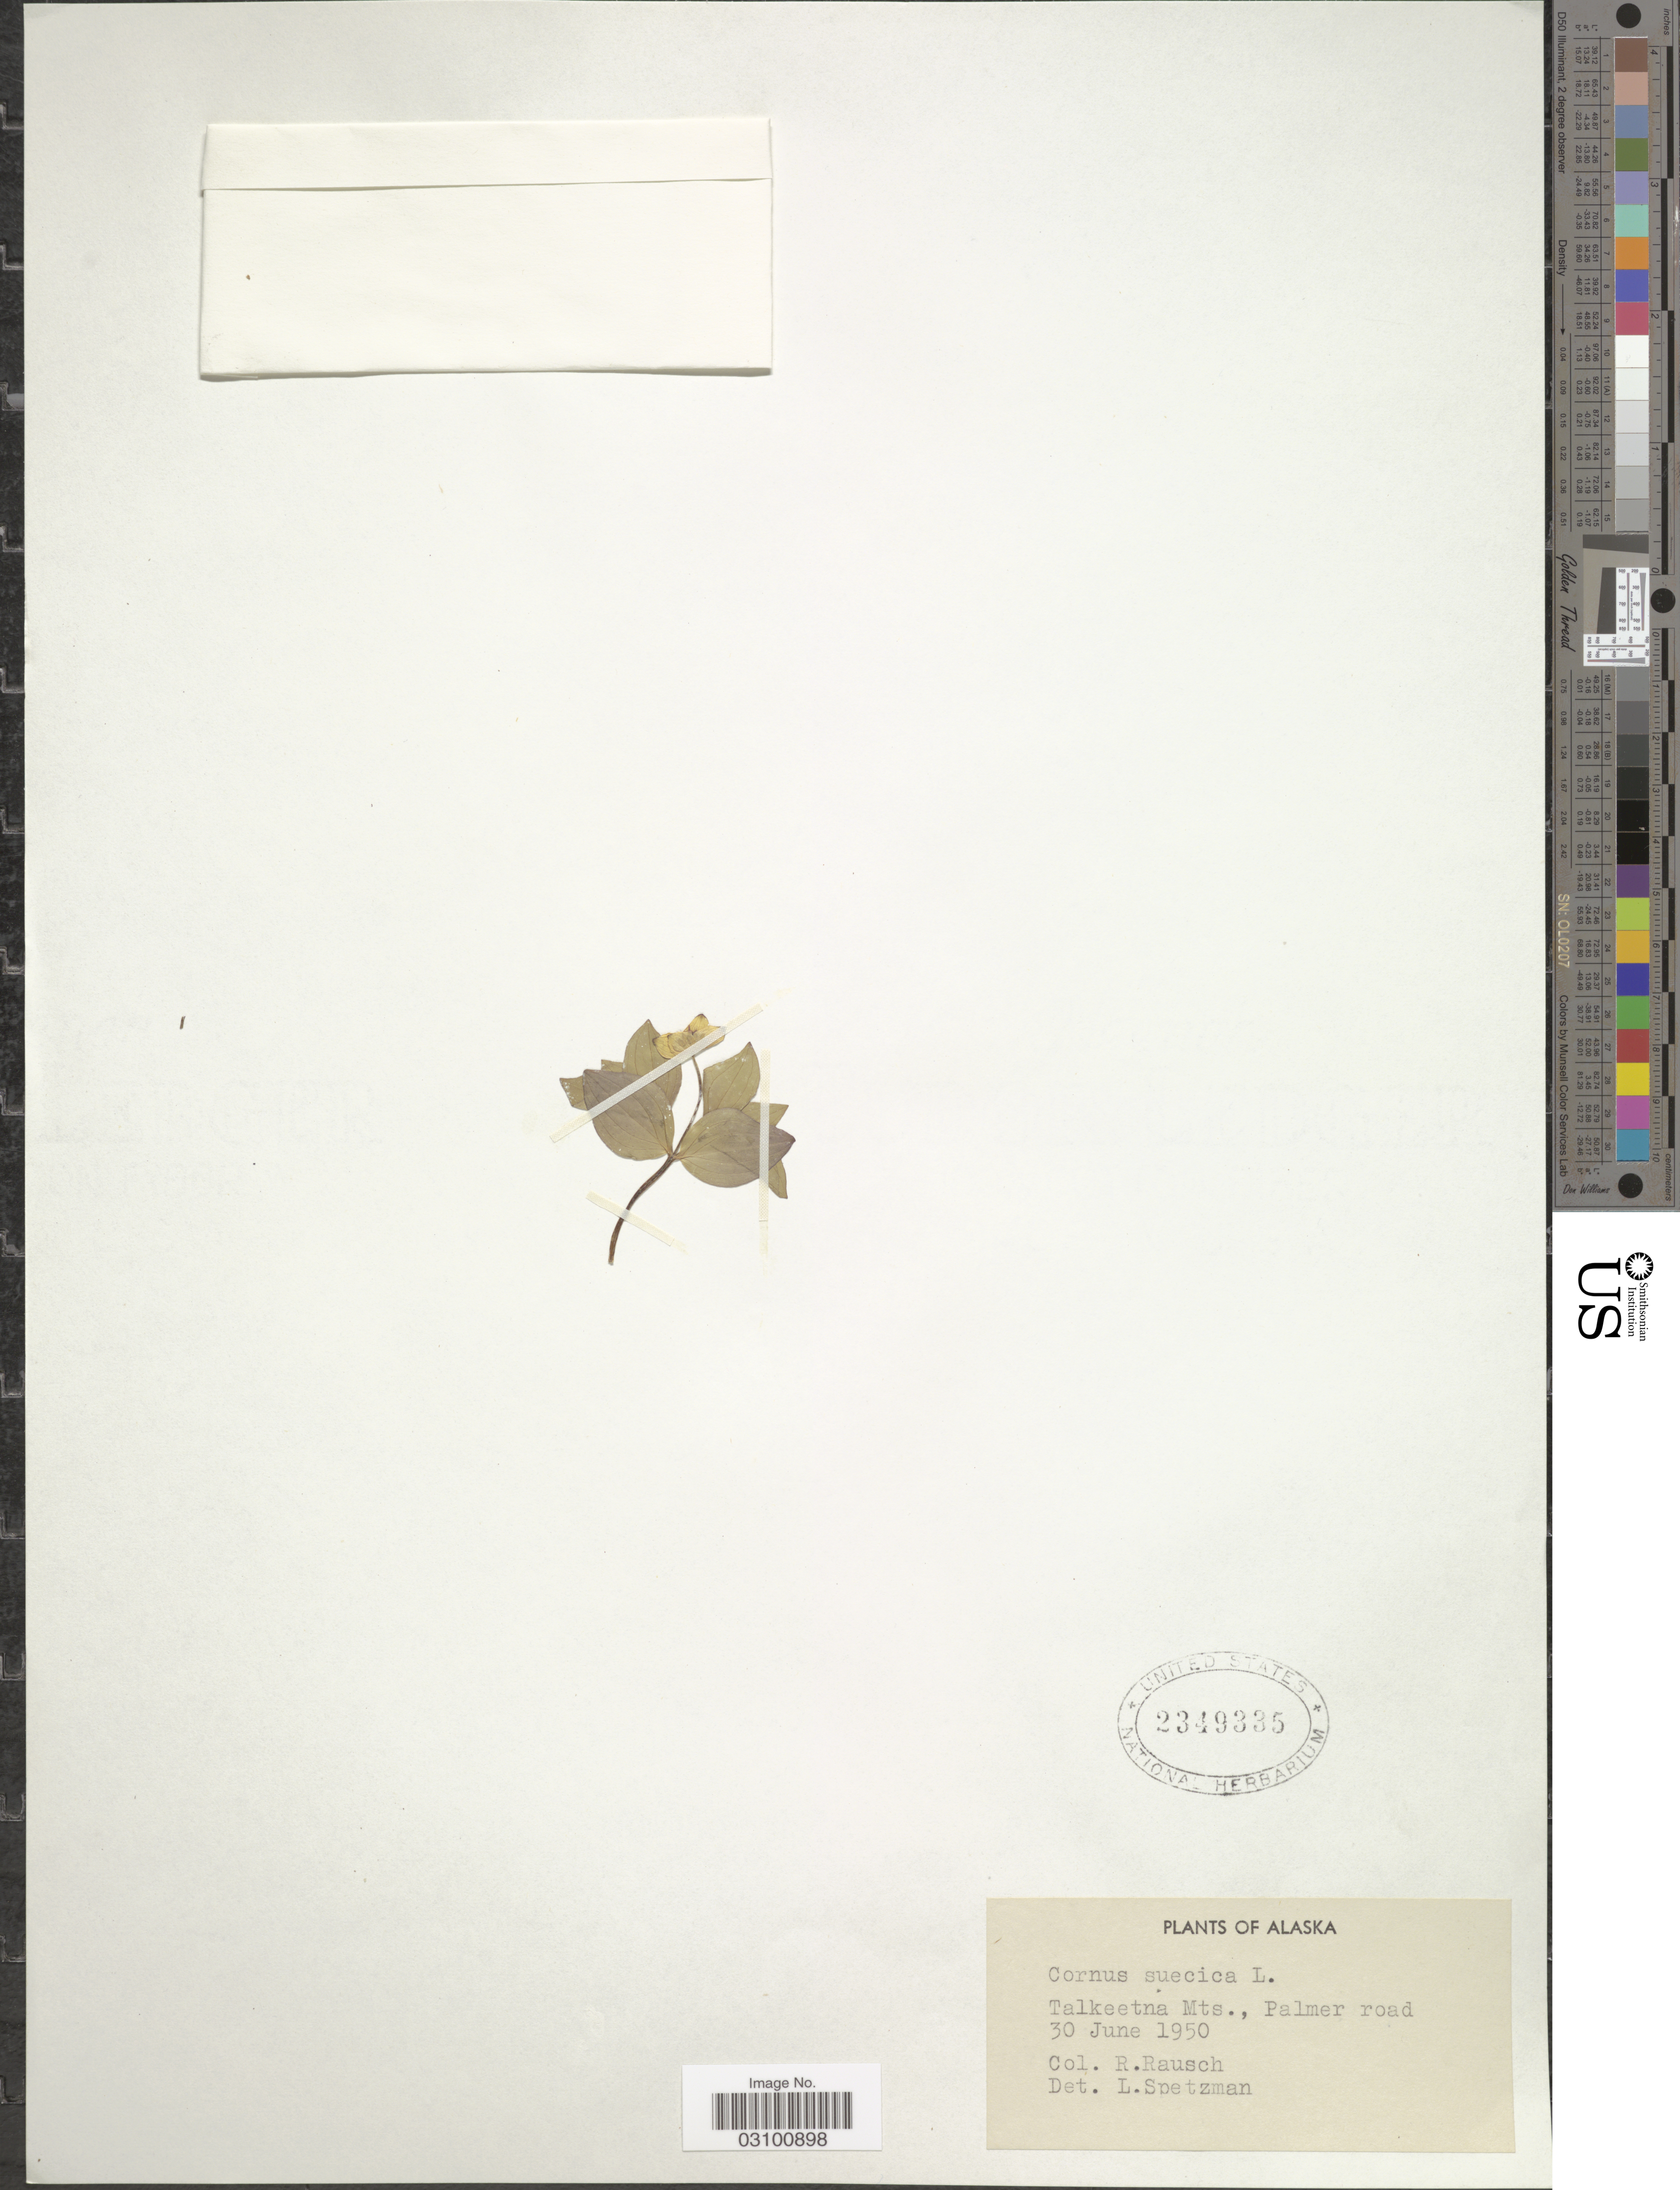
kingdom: Plantae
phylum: Tracheophyta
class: Magnoliopsida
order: Cornales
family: Cornaceae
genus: Cornus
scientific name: Cornus suecica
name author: L.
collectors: R. Rausch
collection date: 1950-06-30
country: United States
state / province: Alaska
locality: Talkeetna Mts., Palmer road.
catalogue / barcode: US 2349335